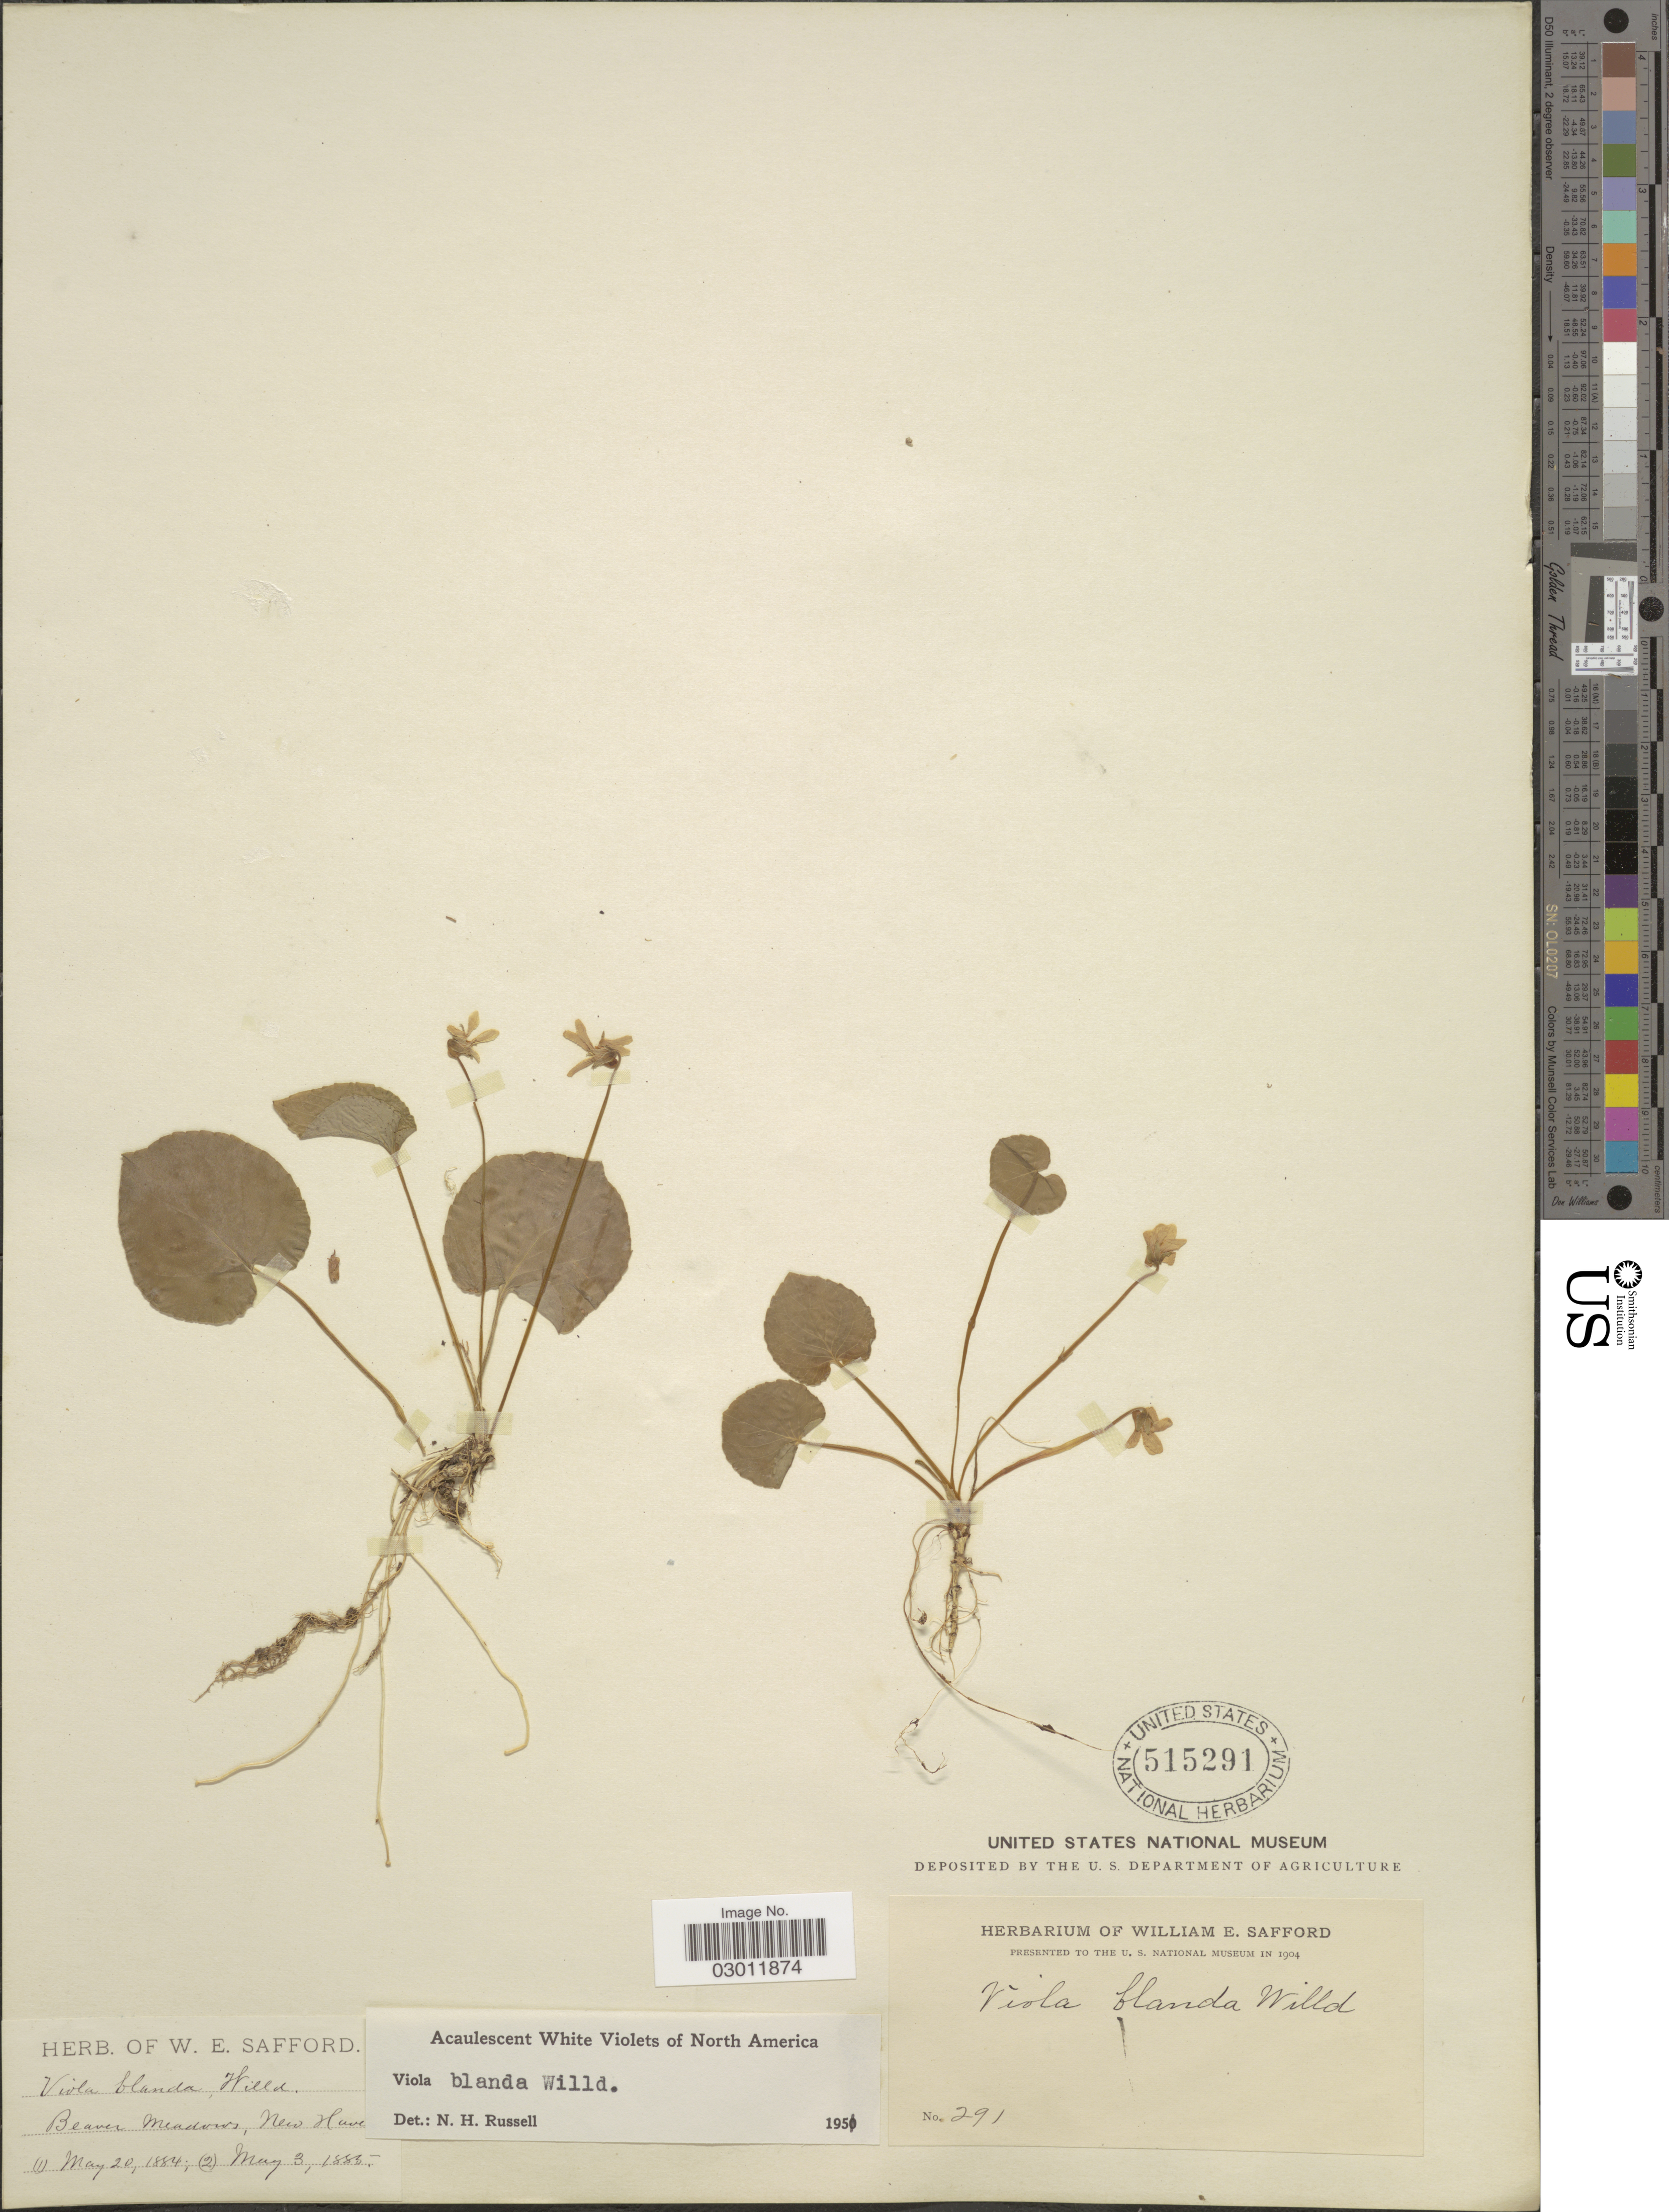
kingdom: Plantae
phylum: Tracheophyta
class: Magnoliopsida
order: Malpighiales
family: Violaceae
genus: Viola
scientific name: Viola blanda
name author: Willd.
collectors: W. E. Safford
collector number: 291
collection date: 1884-05-20/1885-05-03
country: United States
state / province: Connecticut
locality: Beaver Meadows, New Haven.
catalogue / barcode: US 515291